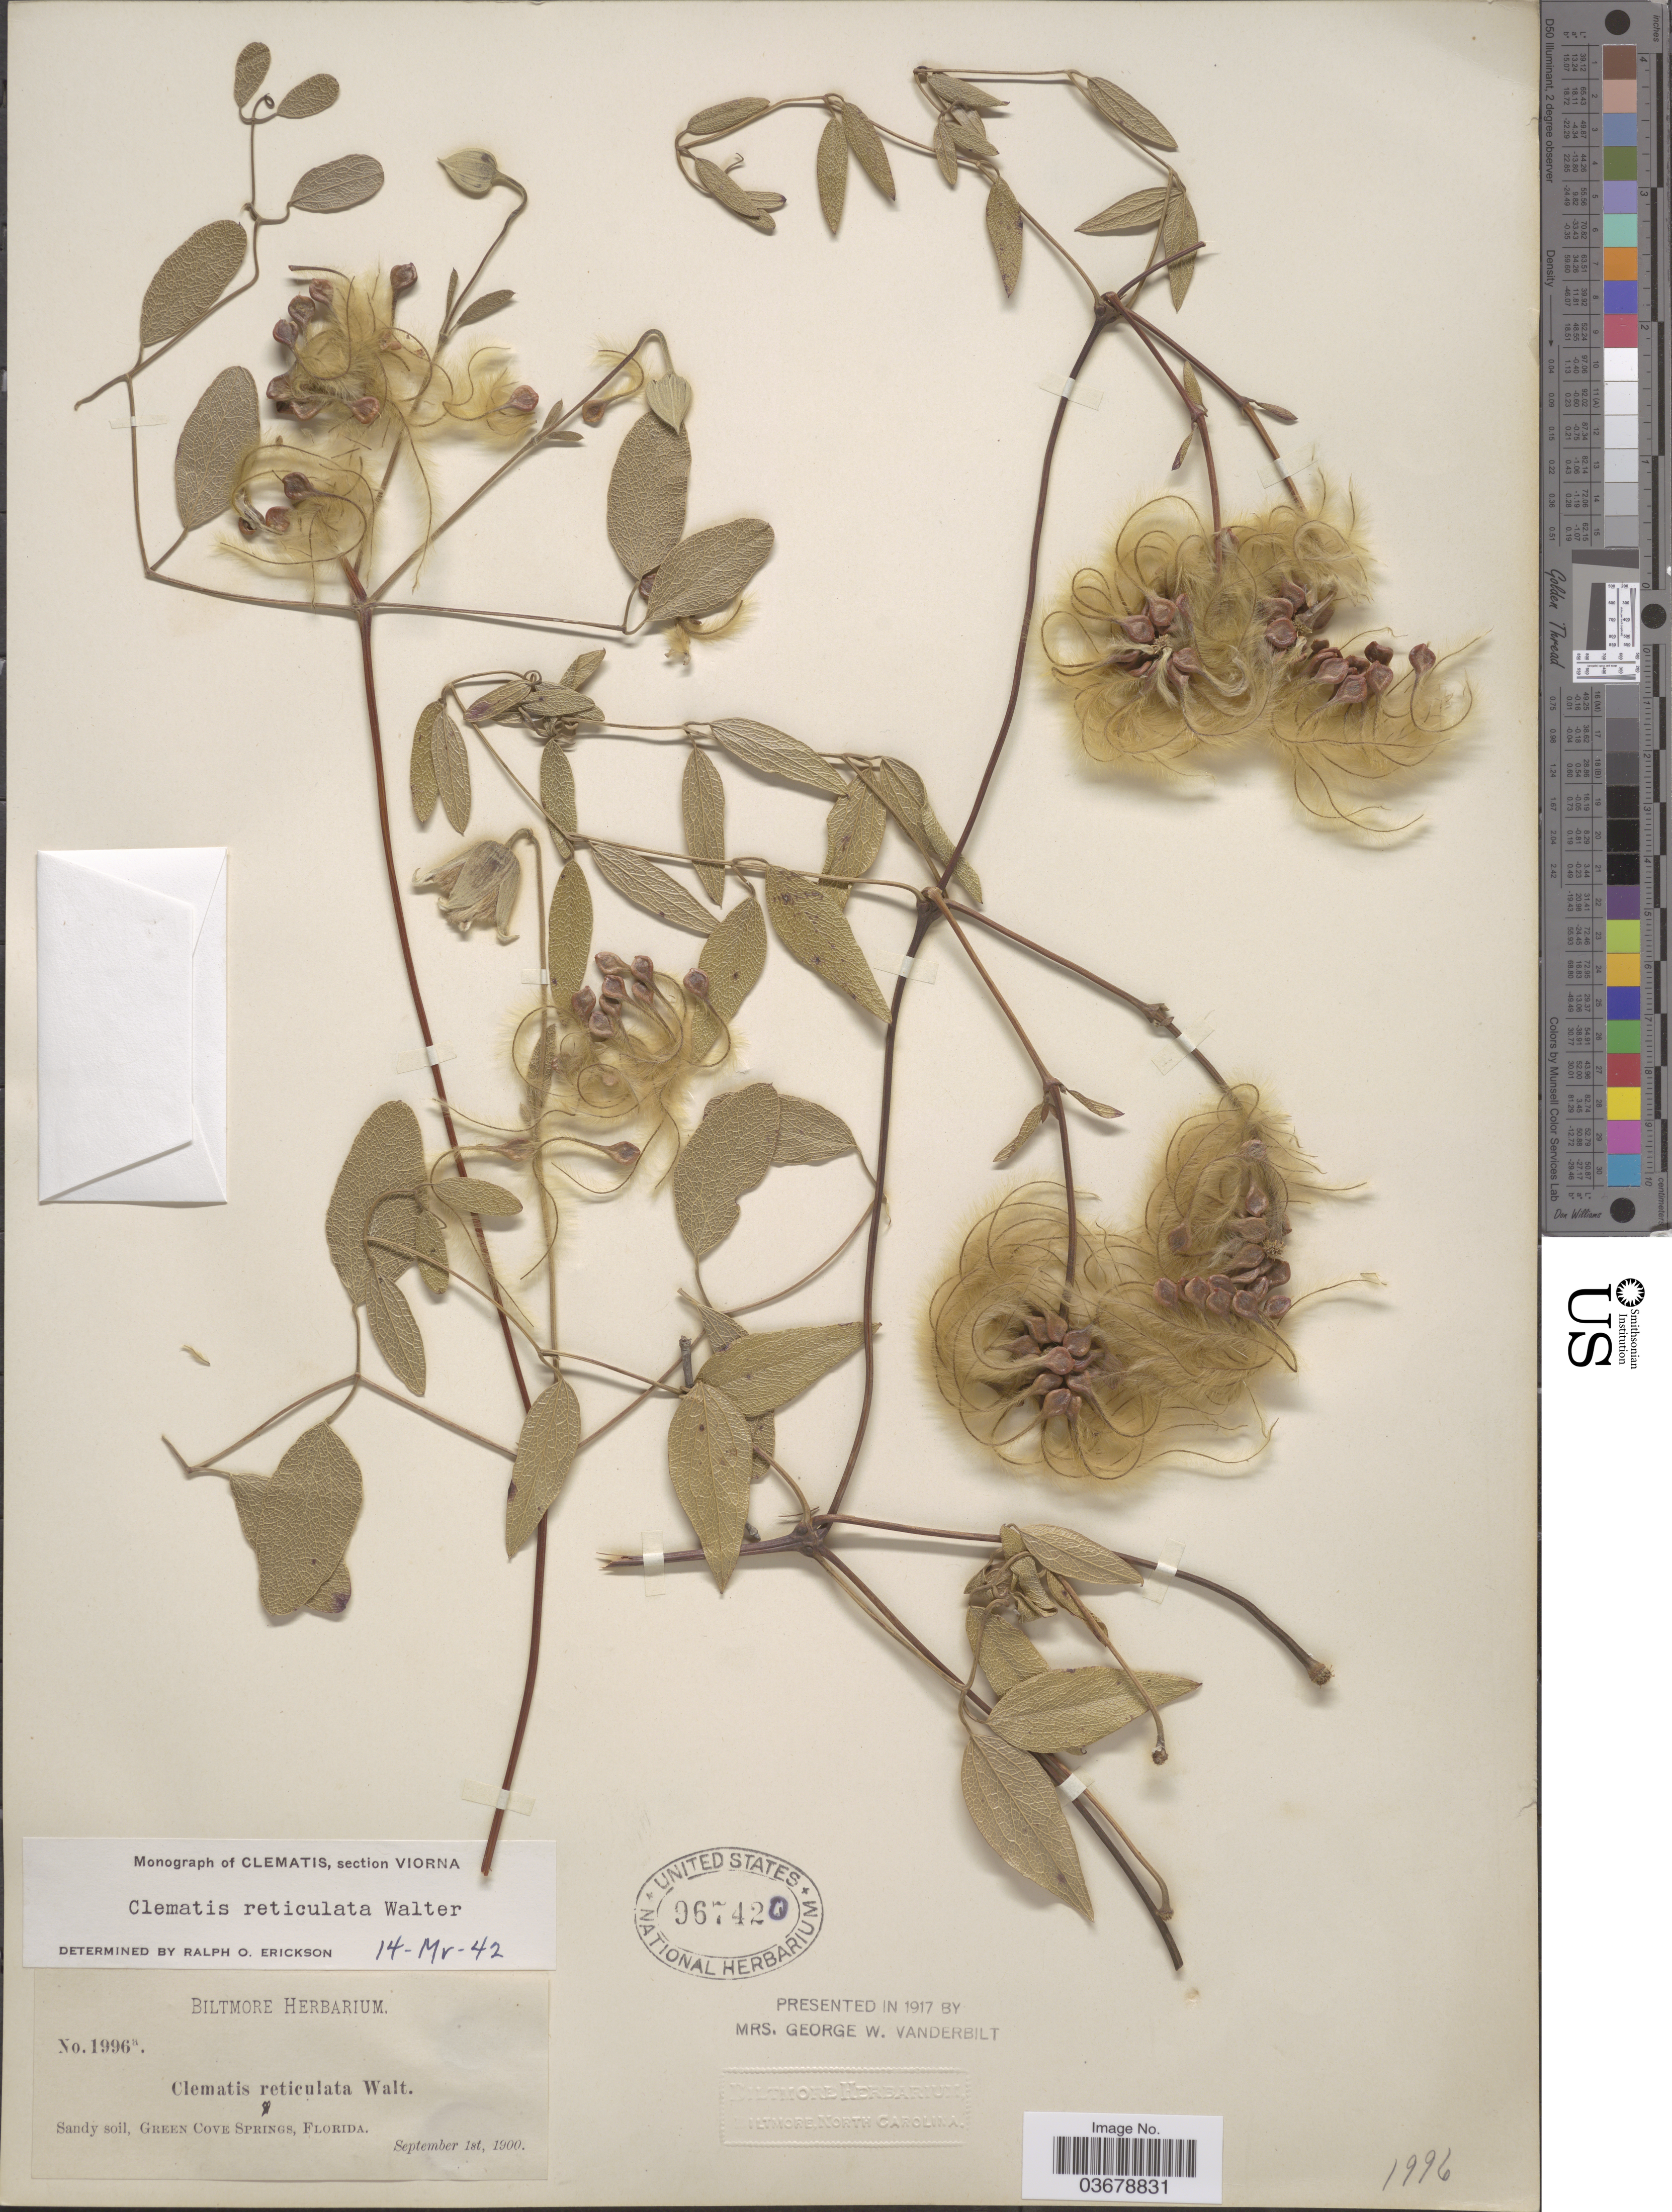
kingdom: Plantae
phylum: Tracheophyta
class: Magnoliopsida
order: Ranunculales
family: Ranunculaceae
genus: Clematis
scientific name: Clematis reticulata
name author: Walter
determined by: Erickson, R. O.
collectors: ex herb. Biltmore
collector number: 1996a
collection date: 1900-09-01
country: United States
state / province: Florida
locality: Green Cove Springs.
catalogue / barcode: US 967420